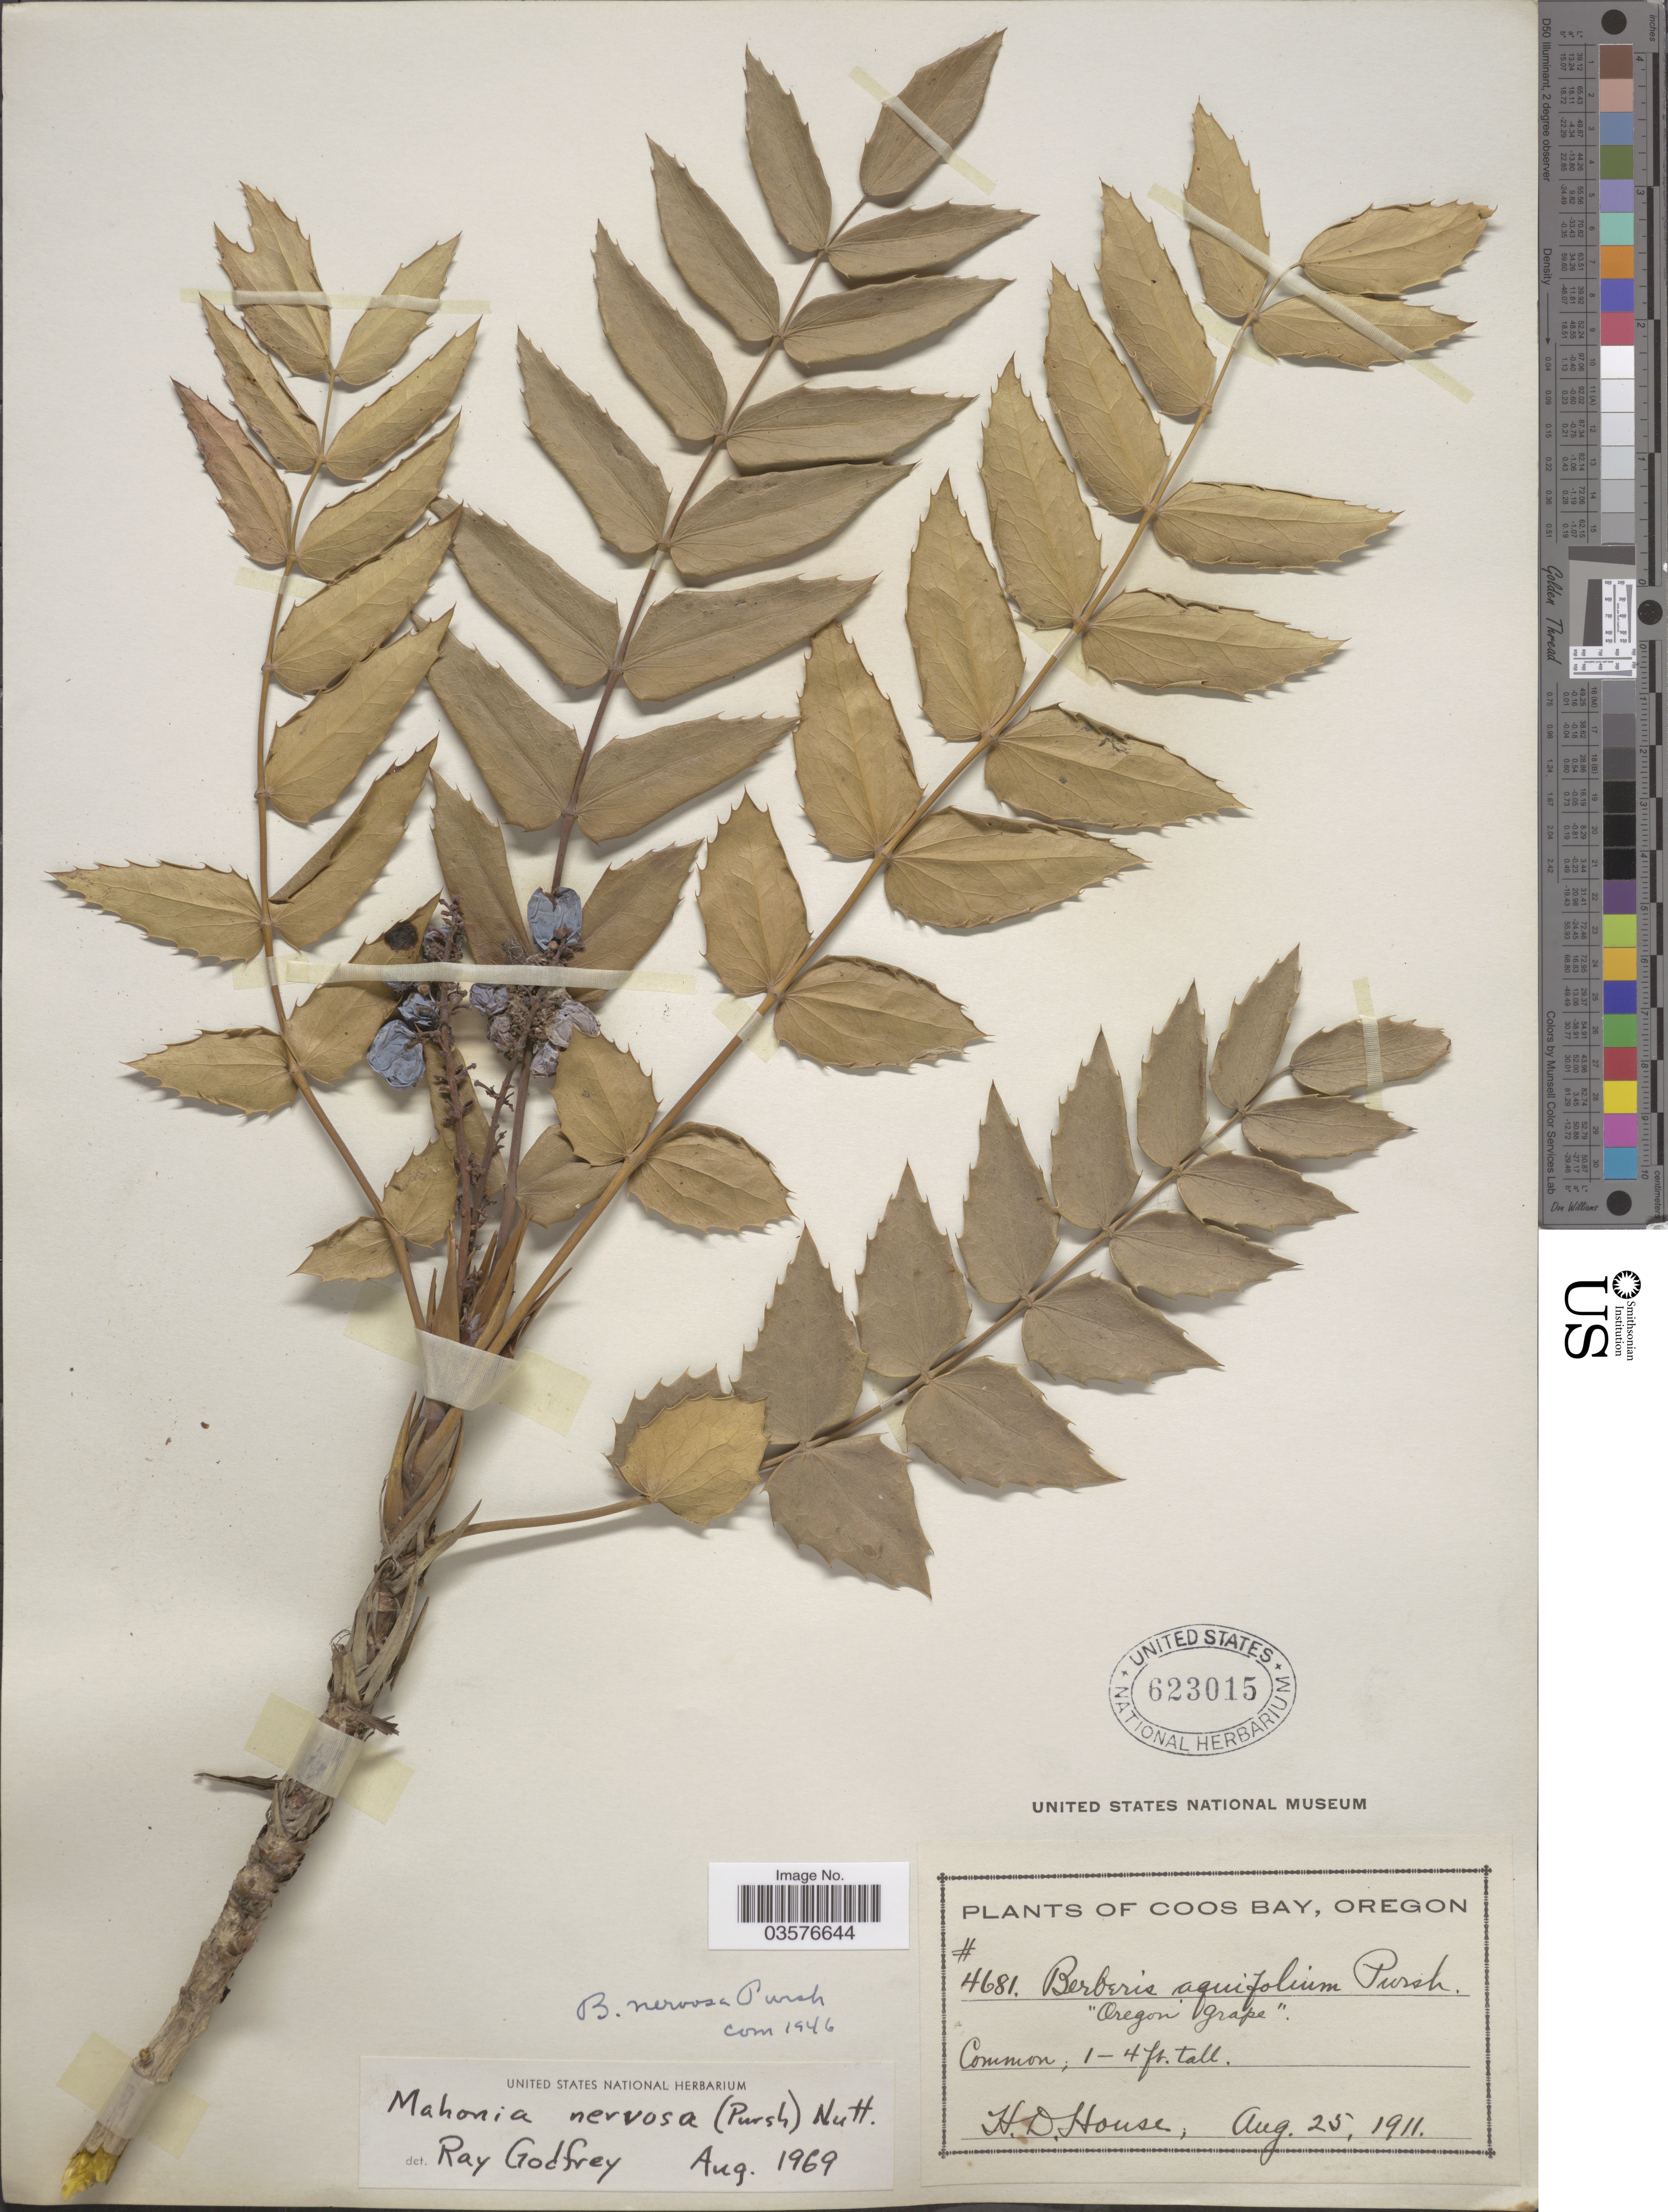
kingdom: Plantae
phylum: Tracheophyta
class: Magnoliopsida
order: Ranunculales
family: Berberidaceae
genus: Mahonia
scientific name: Mahonia nervosa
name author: (Pursh) Nutt.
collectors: H. D. House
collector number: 4681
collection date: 1911-08-25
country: United States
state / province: Oregon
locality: Coos Bay.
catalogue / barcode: US 623015